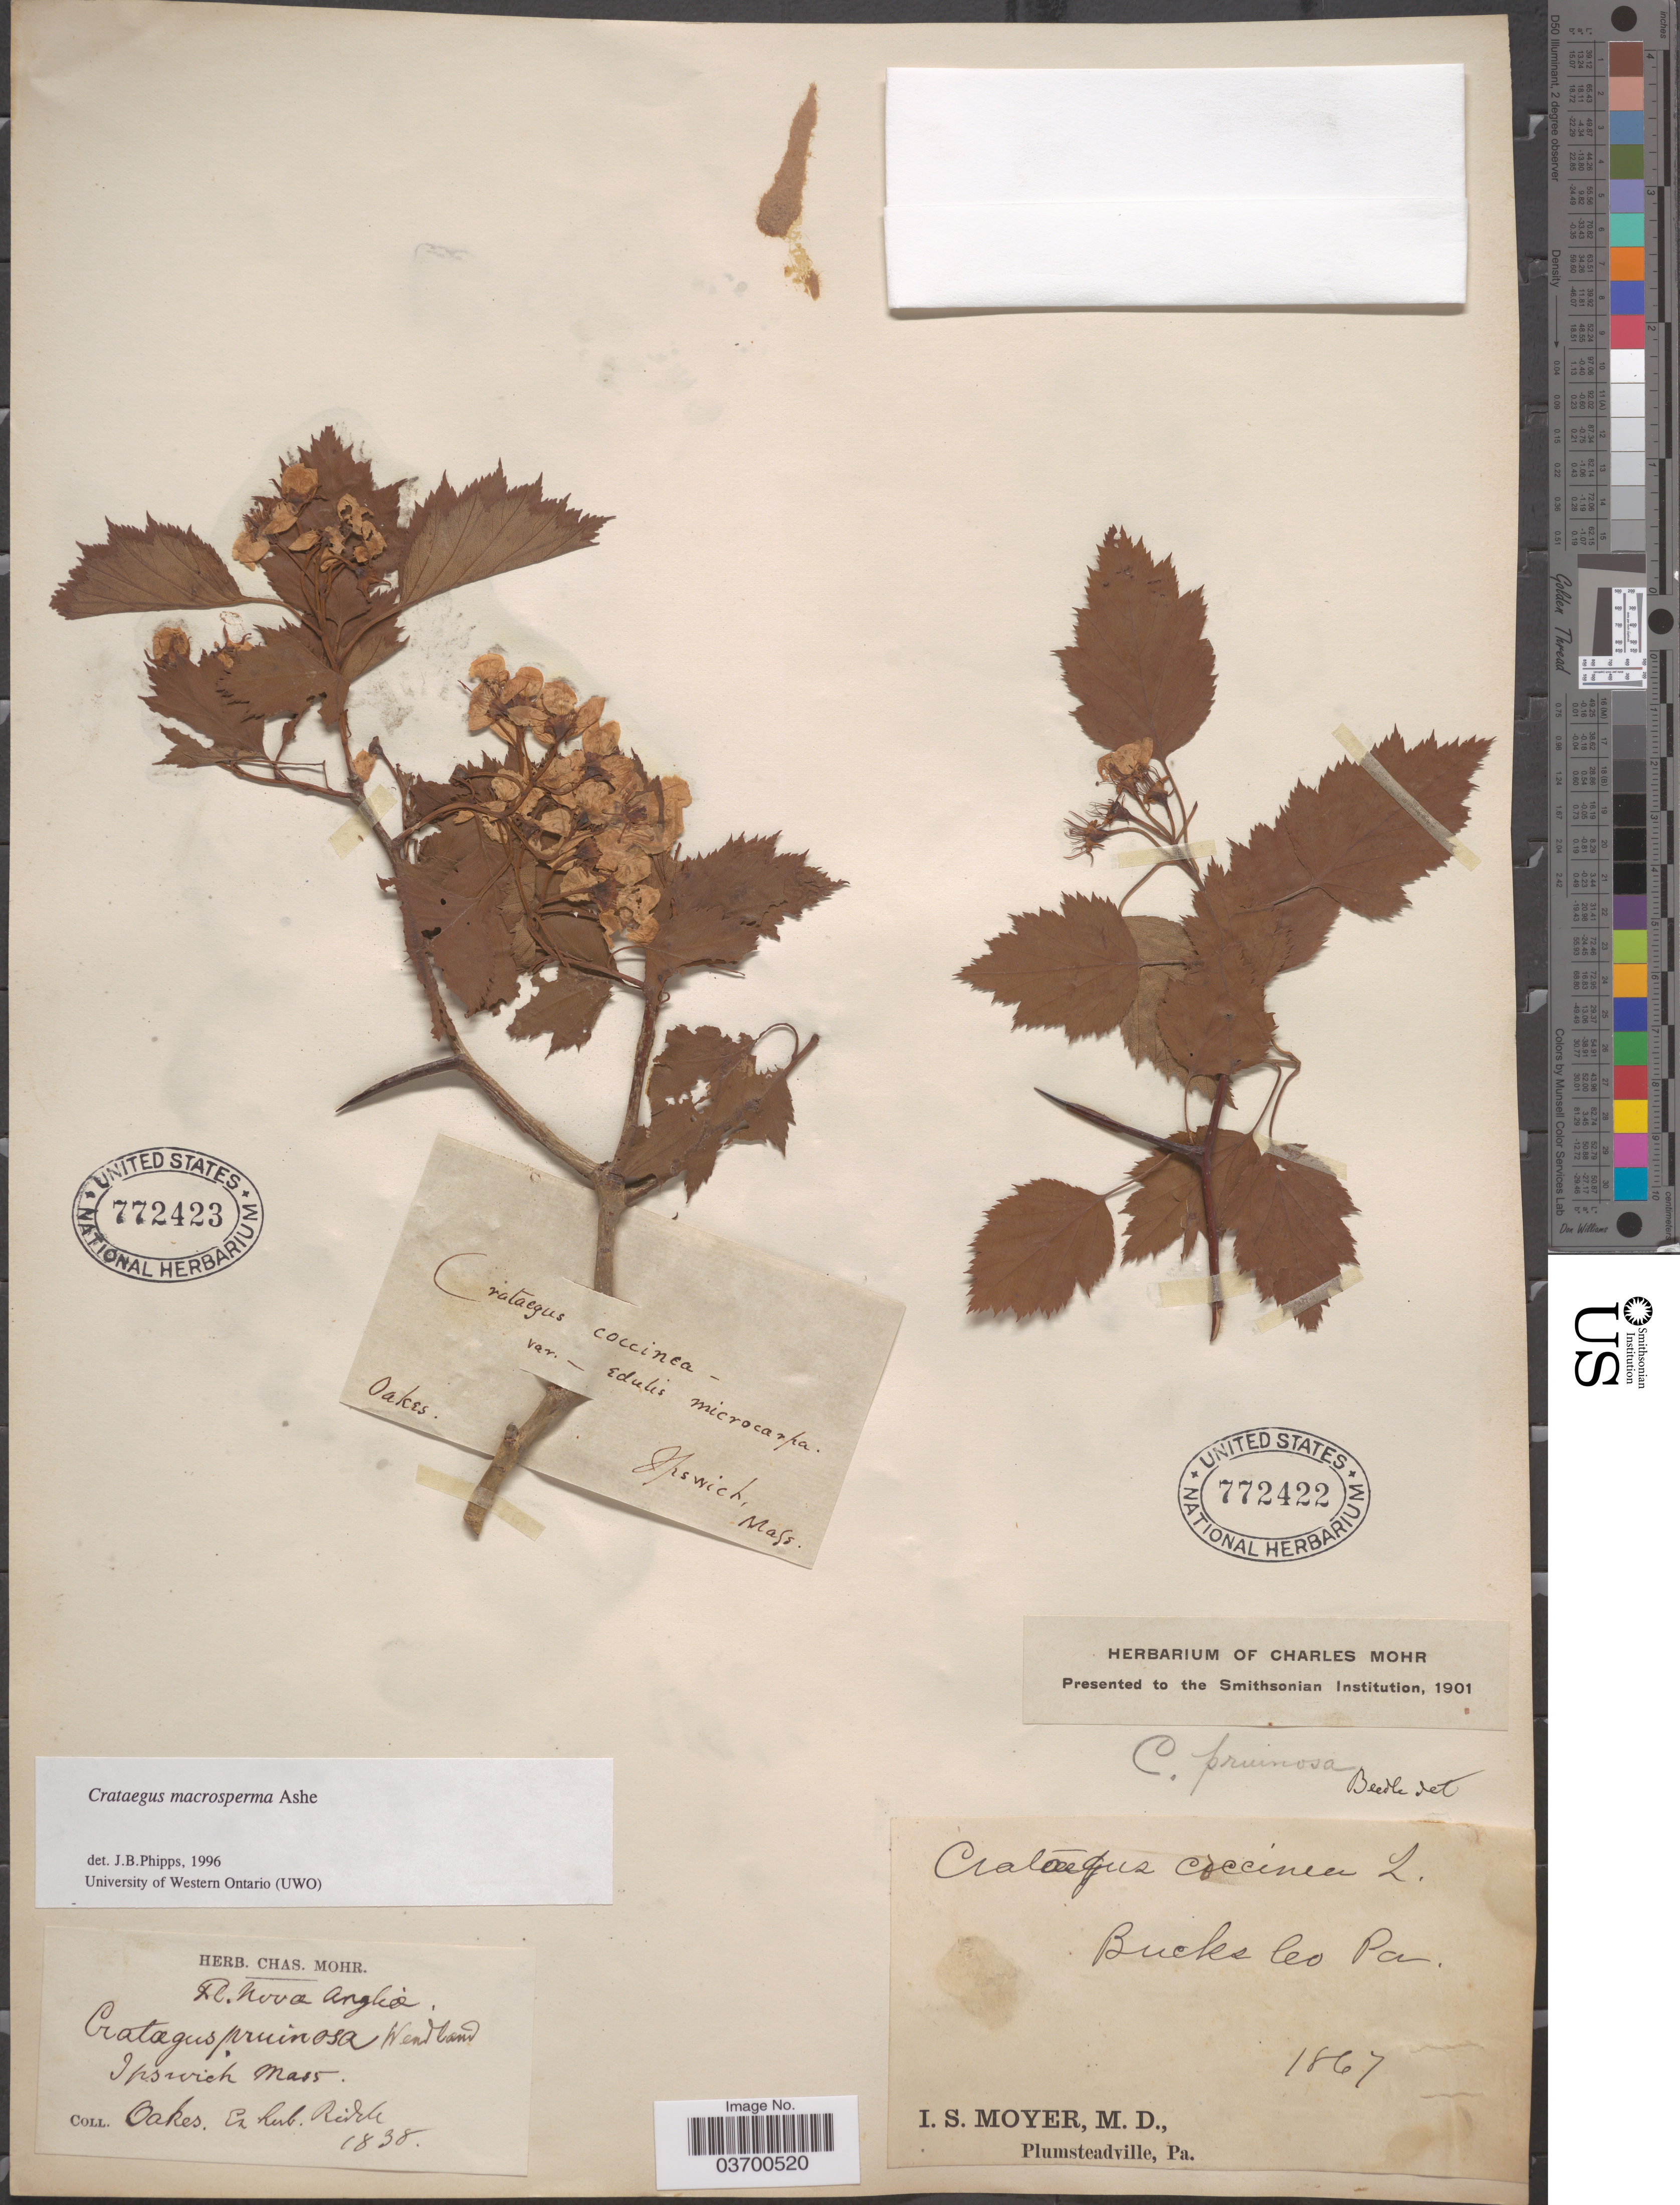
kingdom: Plantae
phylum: Tracheophyta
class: Magnoliopsida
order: Rosales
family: Rosaceae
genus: Crataegus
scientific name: Crataegus macrosperma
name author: Ashe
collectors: -. Oakes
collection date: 1838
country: United States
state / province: Massachusetts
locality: Ipswich.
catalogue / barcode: US 772423-2